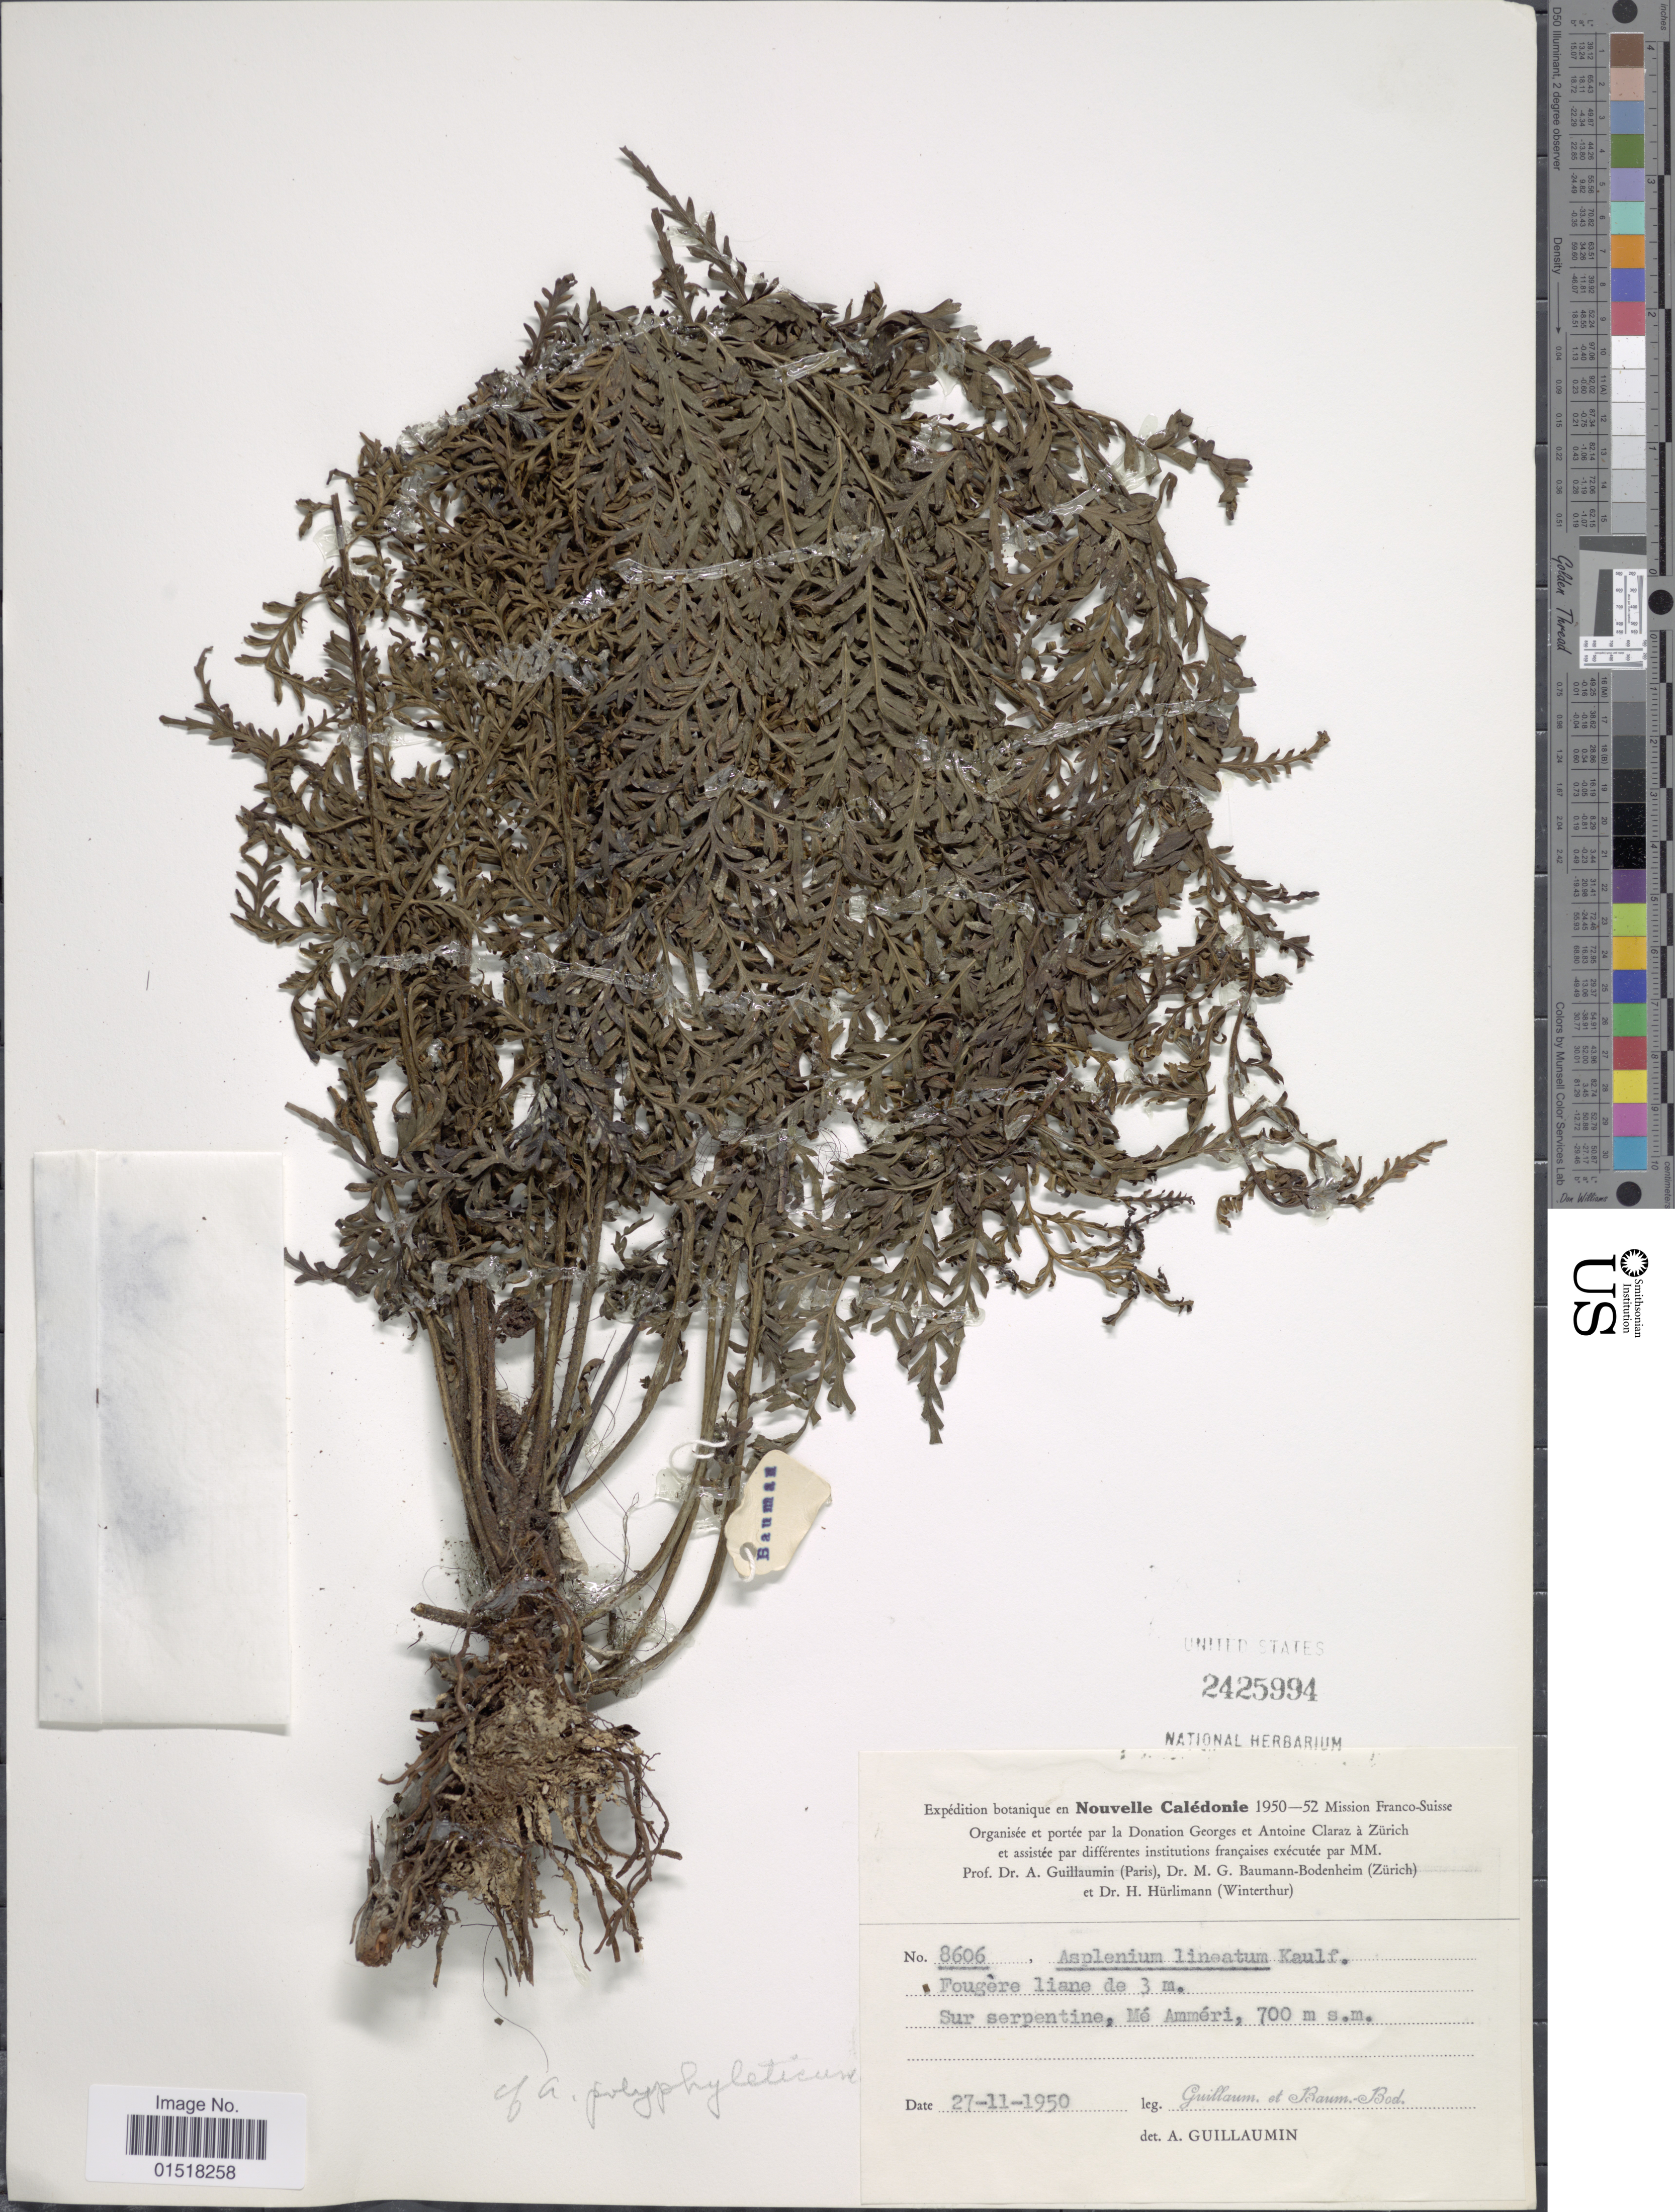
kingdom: Plantae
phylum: Tracheophyta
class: Polypodiopsida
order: Polypodiales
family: Aspleniaceae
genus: Asplenium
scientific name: Asplenium polyphylecticum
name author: Compton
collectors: A. Guillaumin & M. G. Baumann-Bodenheim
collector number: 8606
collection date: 1950-11-27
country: New Caledonia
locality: Sur serpentine, Mé Amméri.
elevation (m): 700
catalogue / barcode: US 2425994